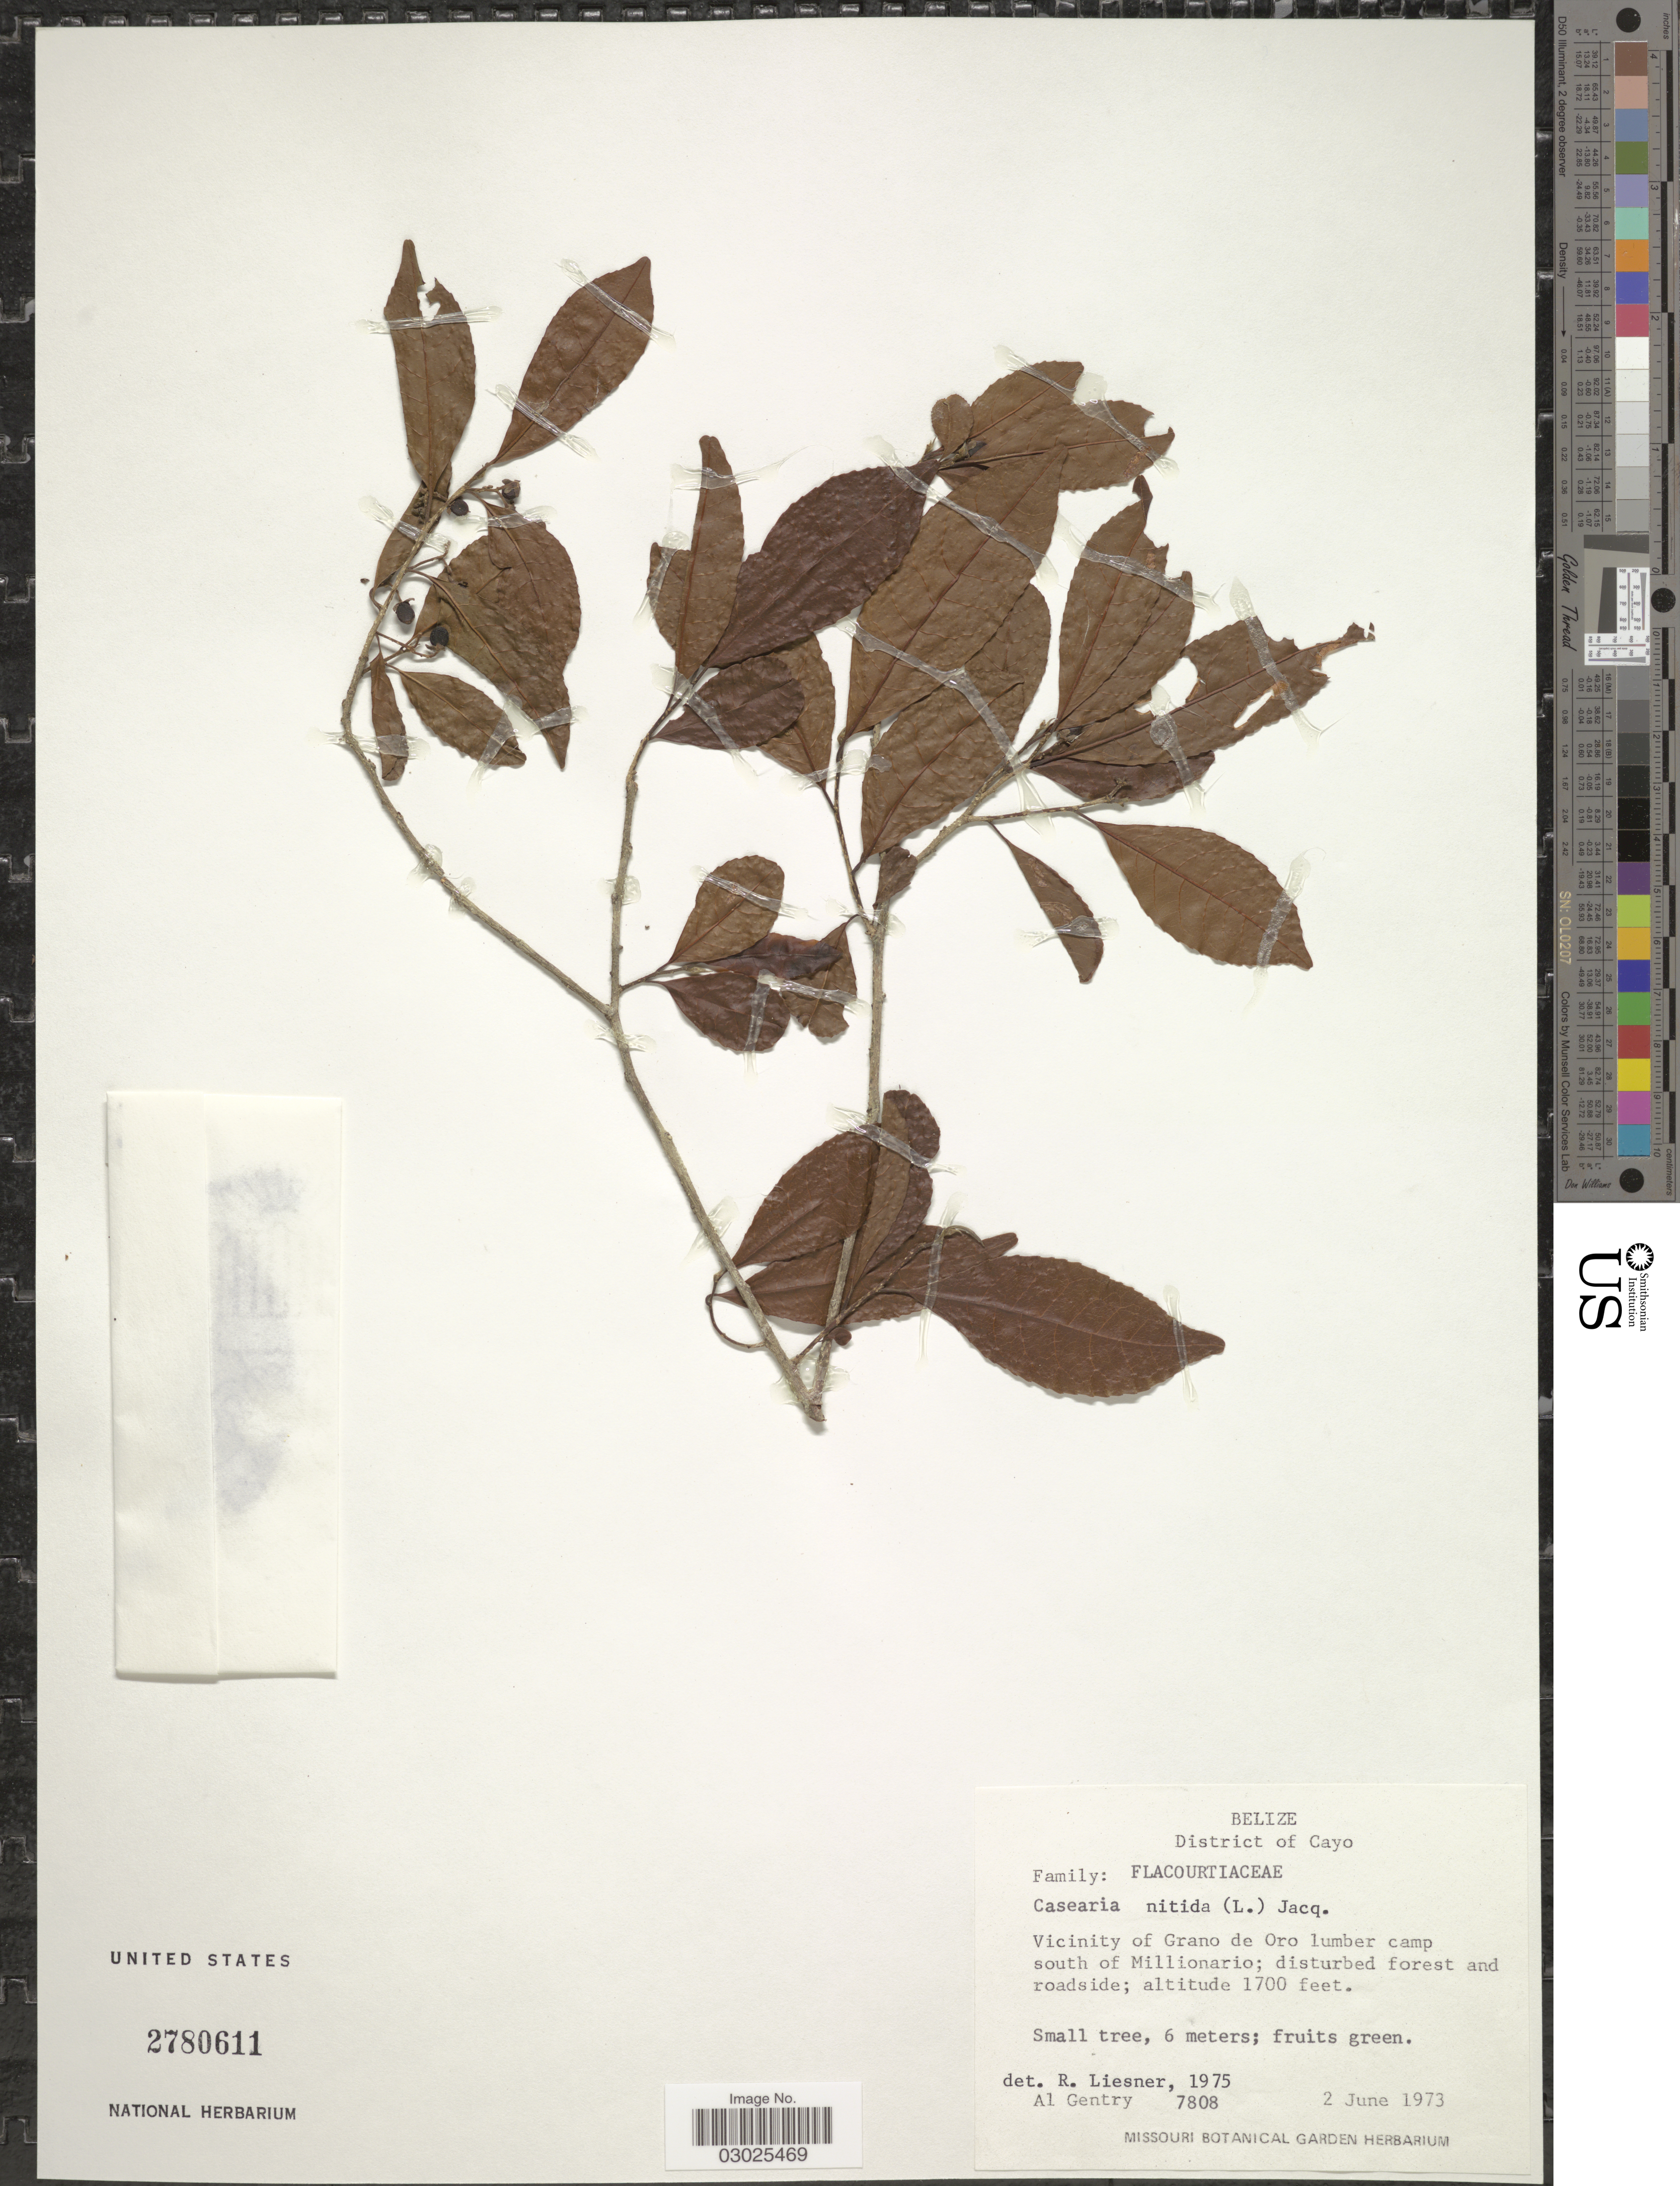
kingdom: Plantae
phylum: Tracheophyta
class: Magnoliopsida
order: Malpighiales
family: Salicaceae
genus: Casearia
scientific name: Casearia corymbosa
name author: Kunth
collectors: A. H. Gentry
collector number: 7808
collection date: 1973-06-02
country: Belize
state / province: Cayo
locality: Vicinity of Grano de Oro lumber camp south of Millionario.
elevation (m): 518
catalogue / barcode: US 2780611